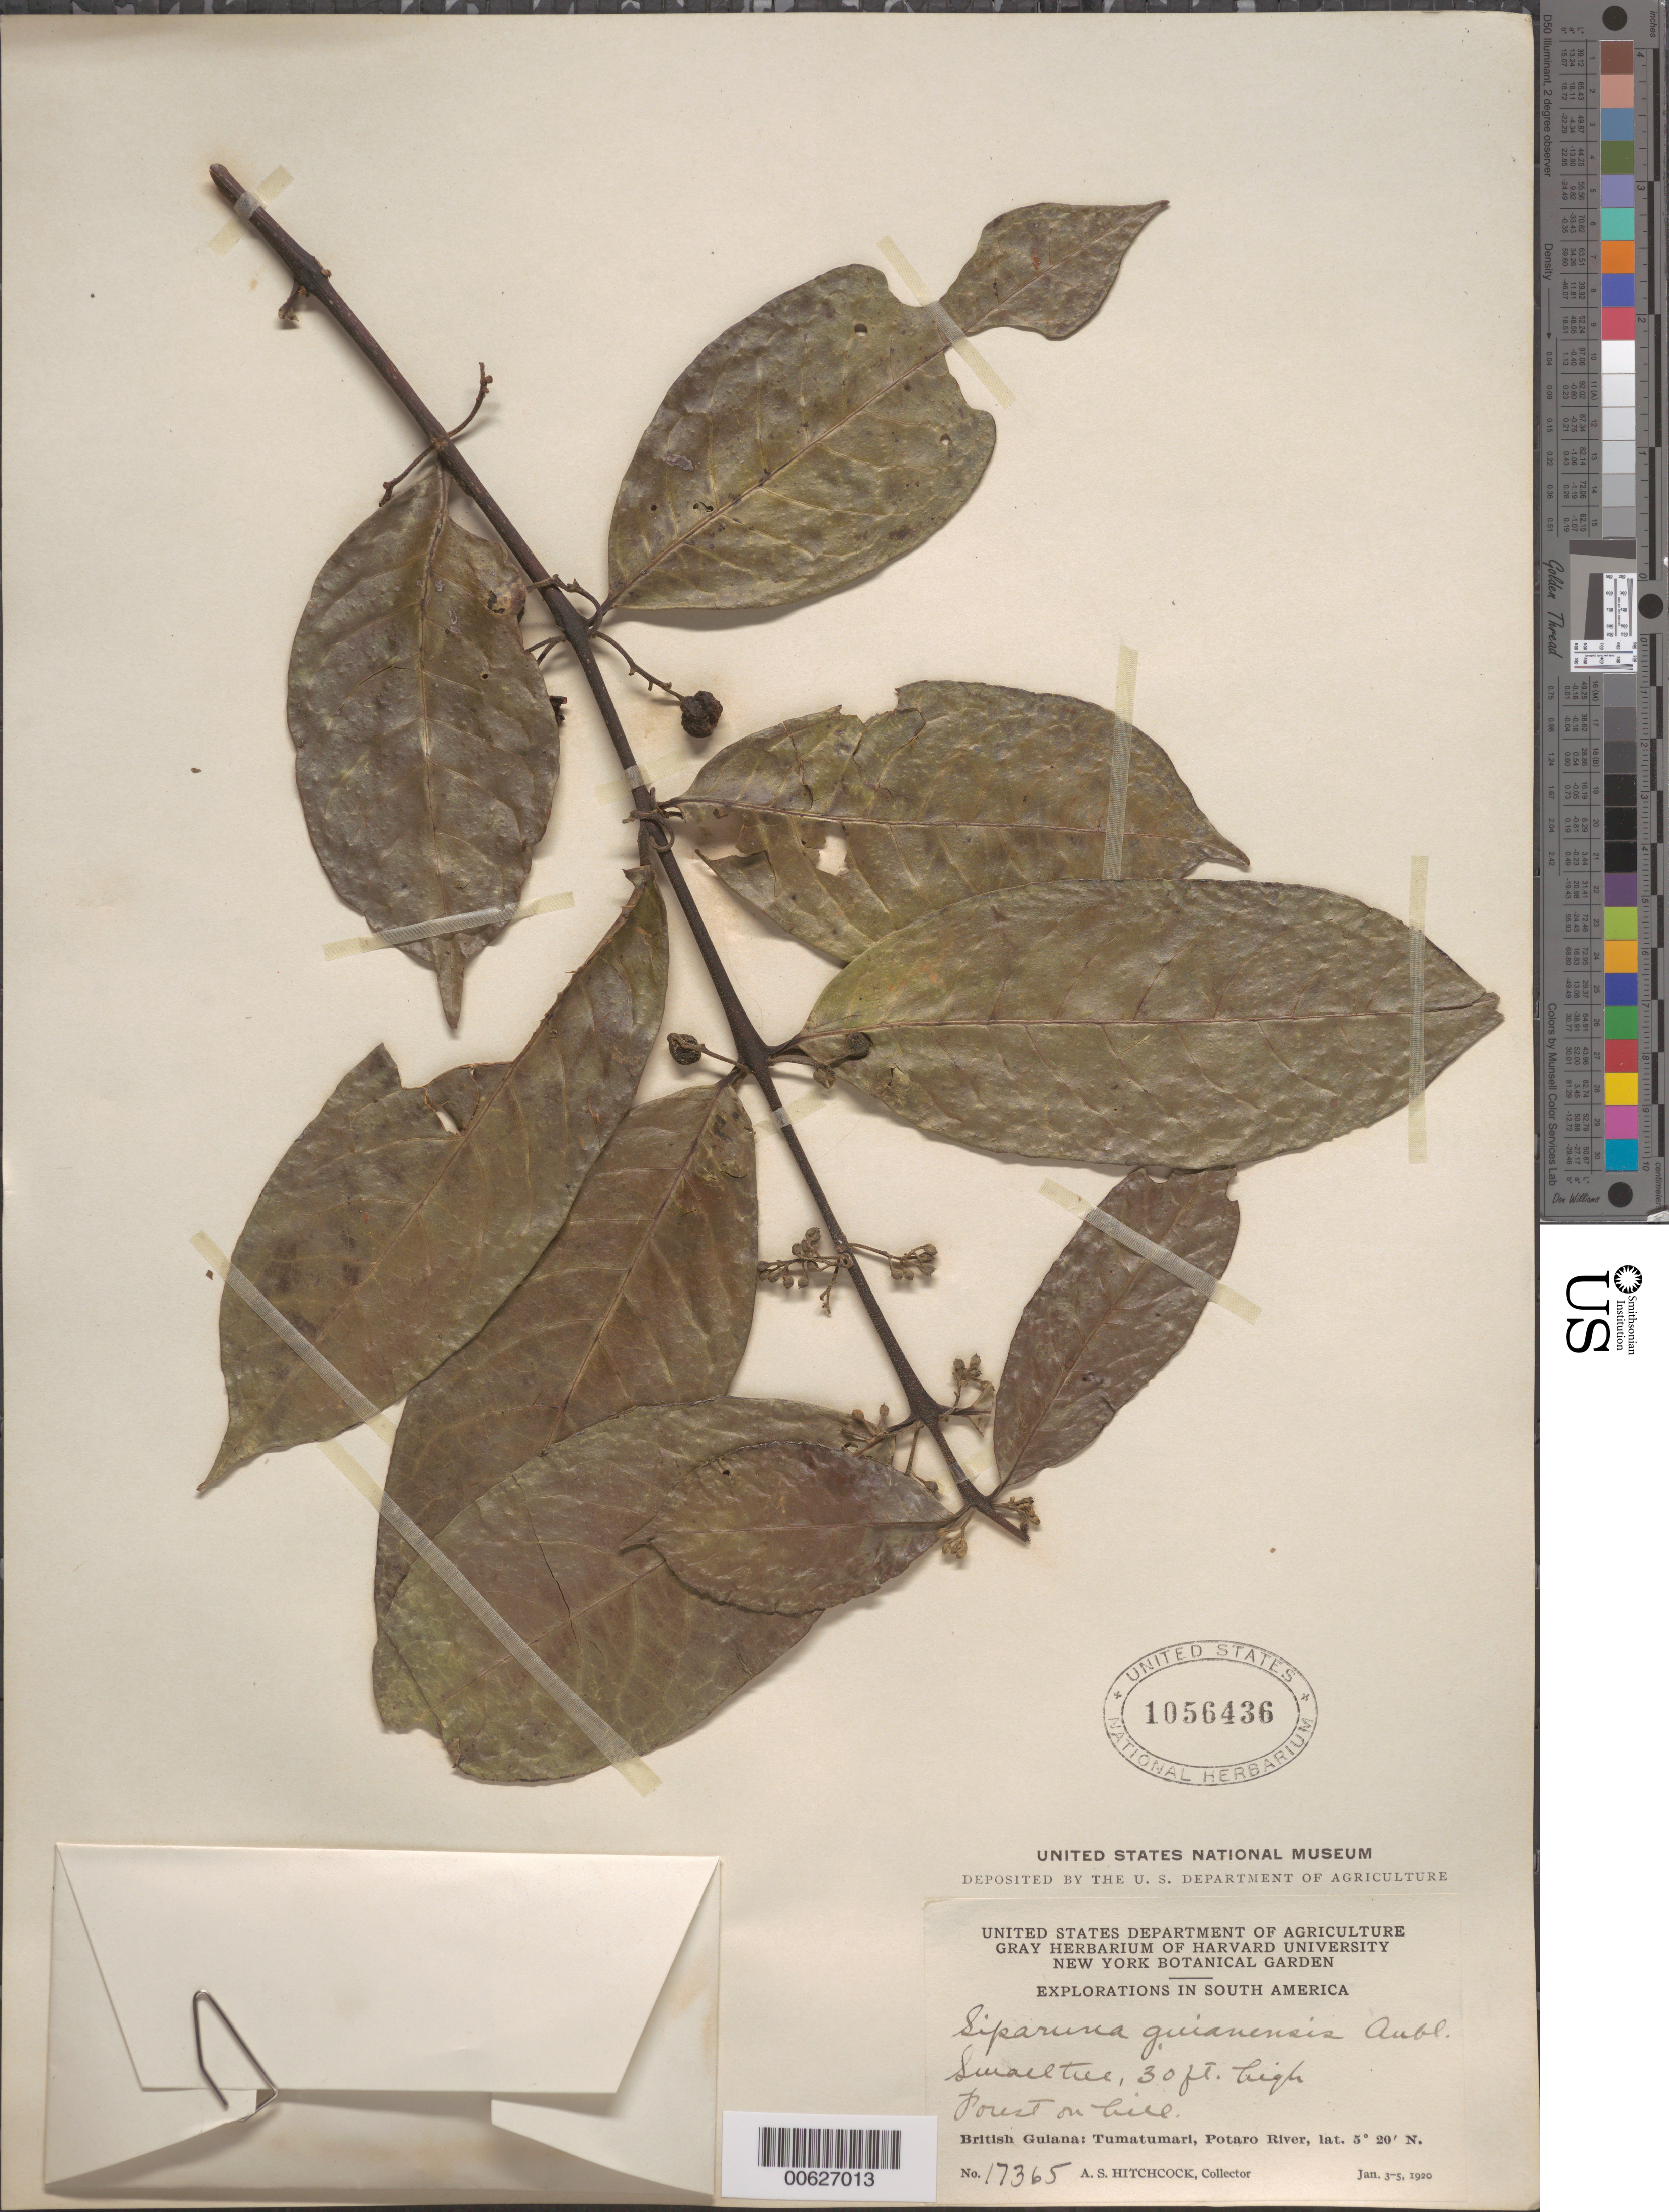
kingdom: Plantae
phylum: Tracheophyta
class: Magnoliopsida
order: Laurales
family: Siparunaceae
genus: Siparuna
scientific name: Siparuna guianensis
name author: Aubl.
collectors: A. S. Hitchcock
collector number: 17365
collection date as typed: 3-Jan-20 to 5-Jan-20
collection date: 1920-01-03/1920-01-05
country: Guyana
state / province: Potaro-Siparuni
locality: Tumatumari Village, Potaro R.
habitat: Forest on hill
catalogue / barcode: US 1056436